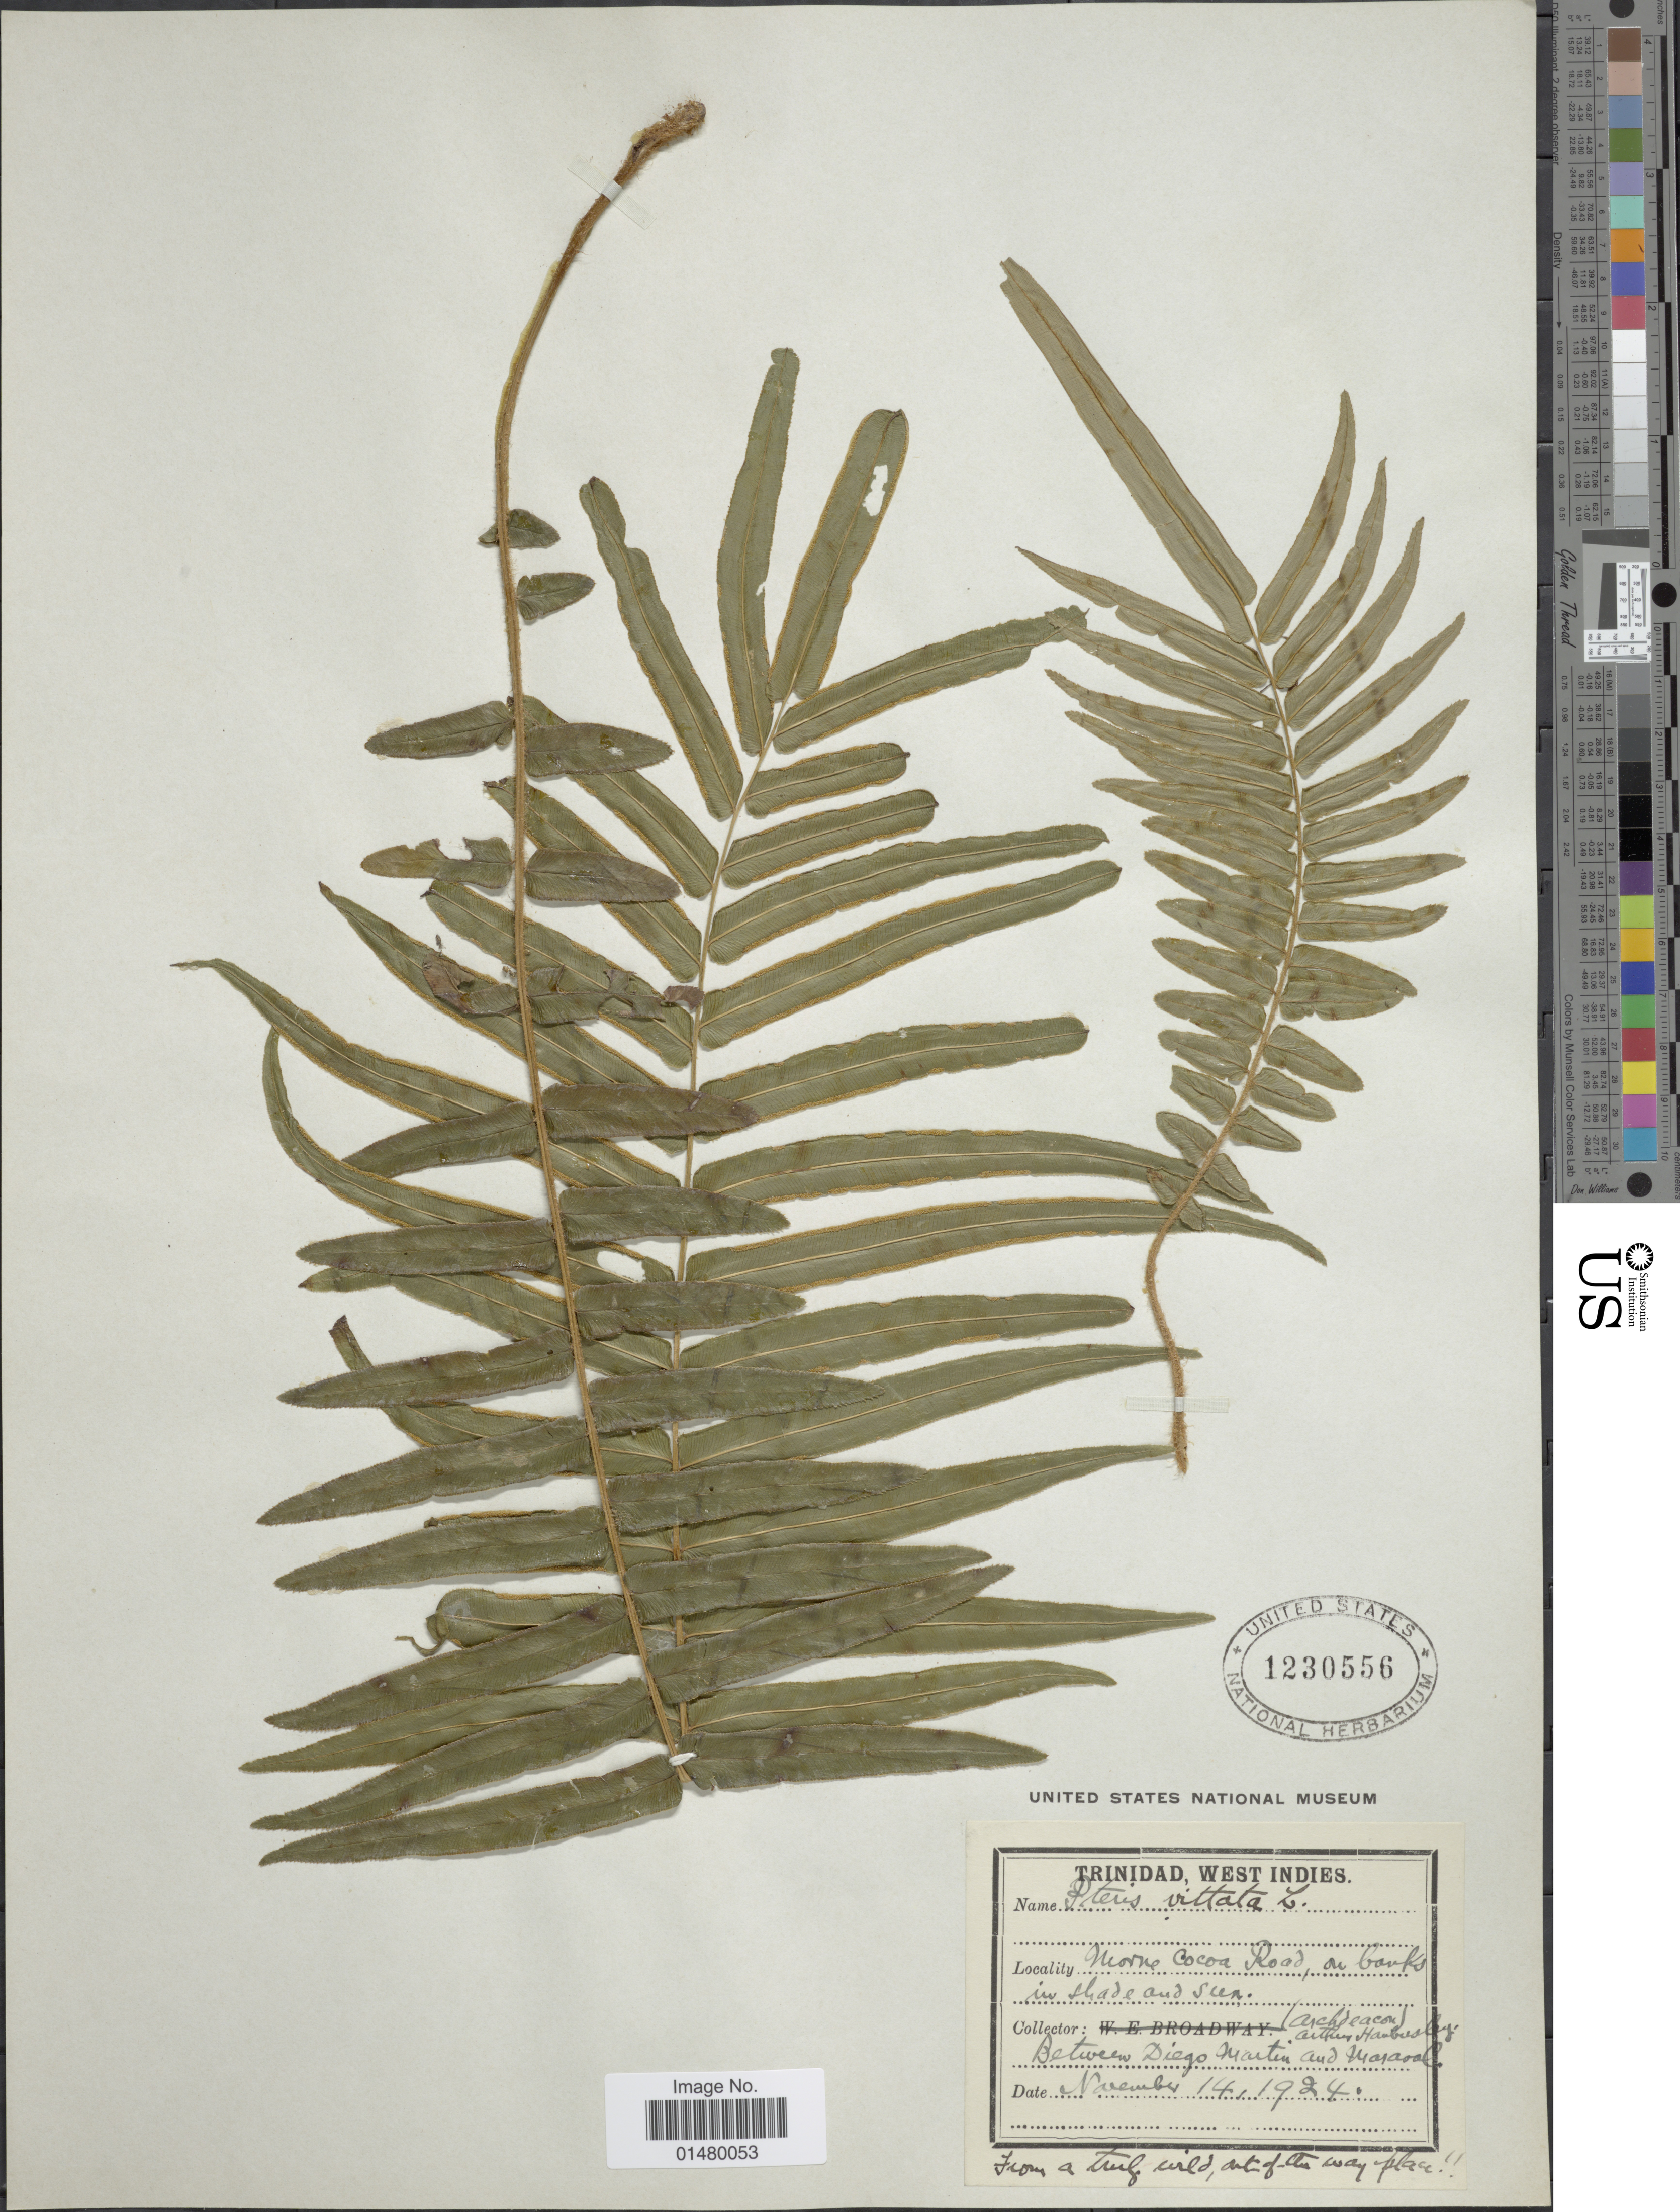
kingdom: Plantae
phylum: Tracheophyta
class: Polypodiopsida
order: Polypodiales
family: Pteridaceae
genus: Pteris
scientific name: Pteris vittata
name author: L.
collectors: A. Hambusley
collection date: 1924-11-14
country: Trinidad and Tobago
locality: Trinidad, West Indies. Morne Cocoa Road. Between Diego Martin and Maraval.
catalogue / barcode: US 1230556